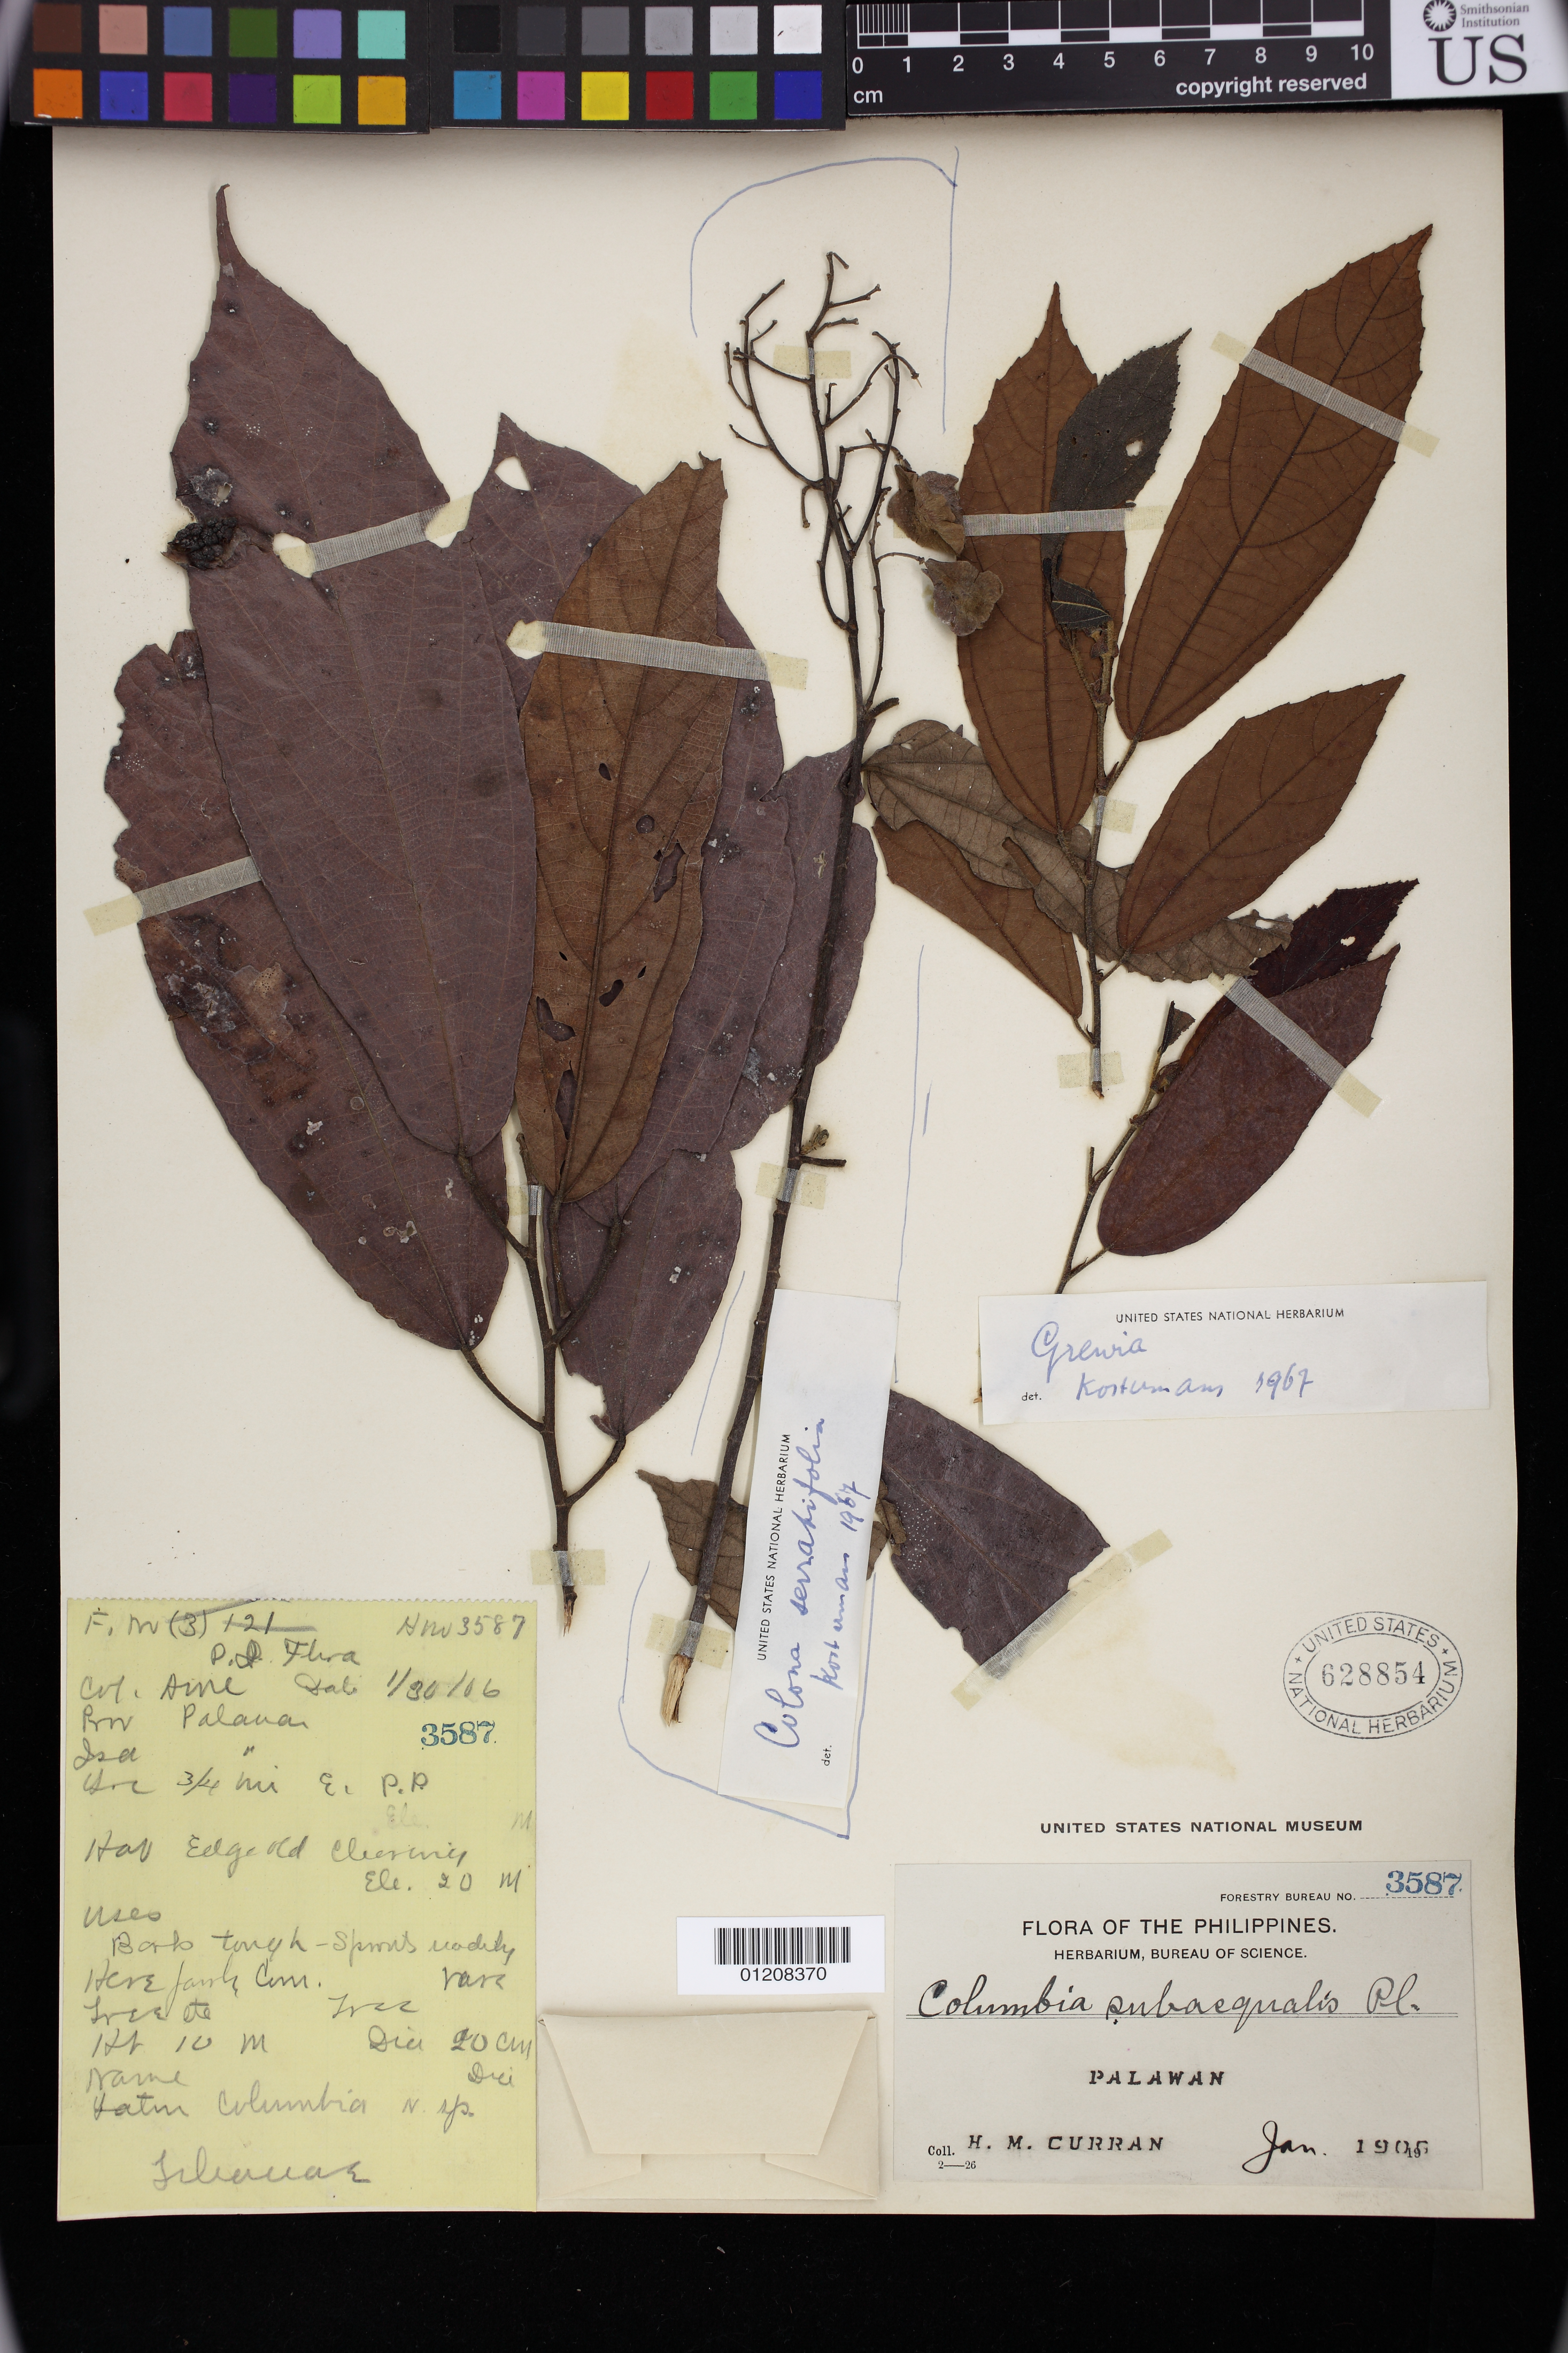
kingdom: Plantae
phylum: Tracheophyta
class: Magnoliopsida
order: Malvales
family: Malvaceae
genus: Grewia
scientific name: Grewia sp.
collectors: H. M. Curran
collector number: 3587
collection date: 1906-01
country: Philippines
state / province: Mimaropa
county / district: Palawan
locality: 3/4 mile E. P.P.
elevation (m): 20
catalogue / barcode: US 628854